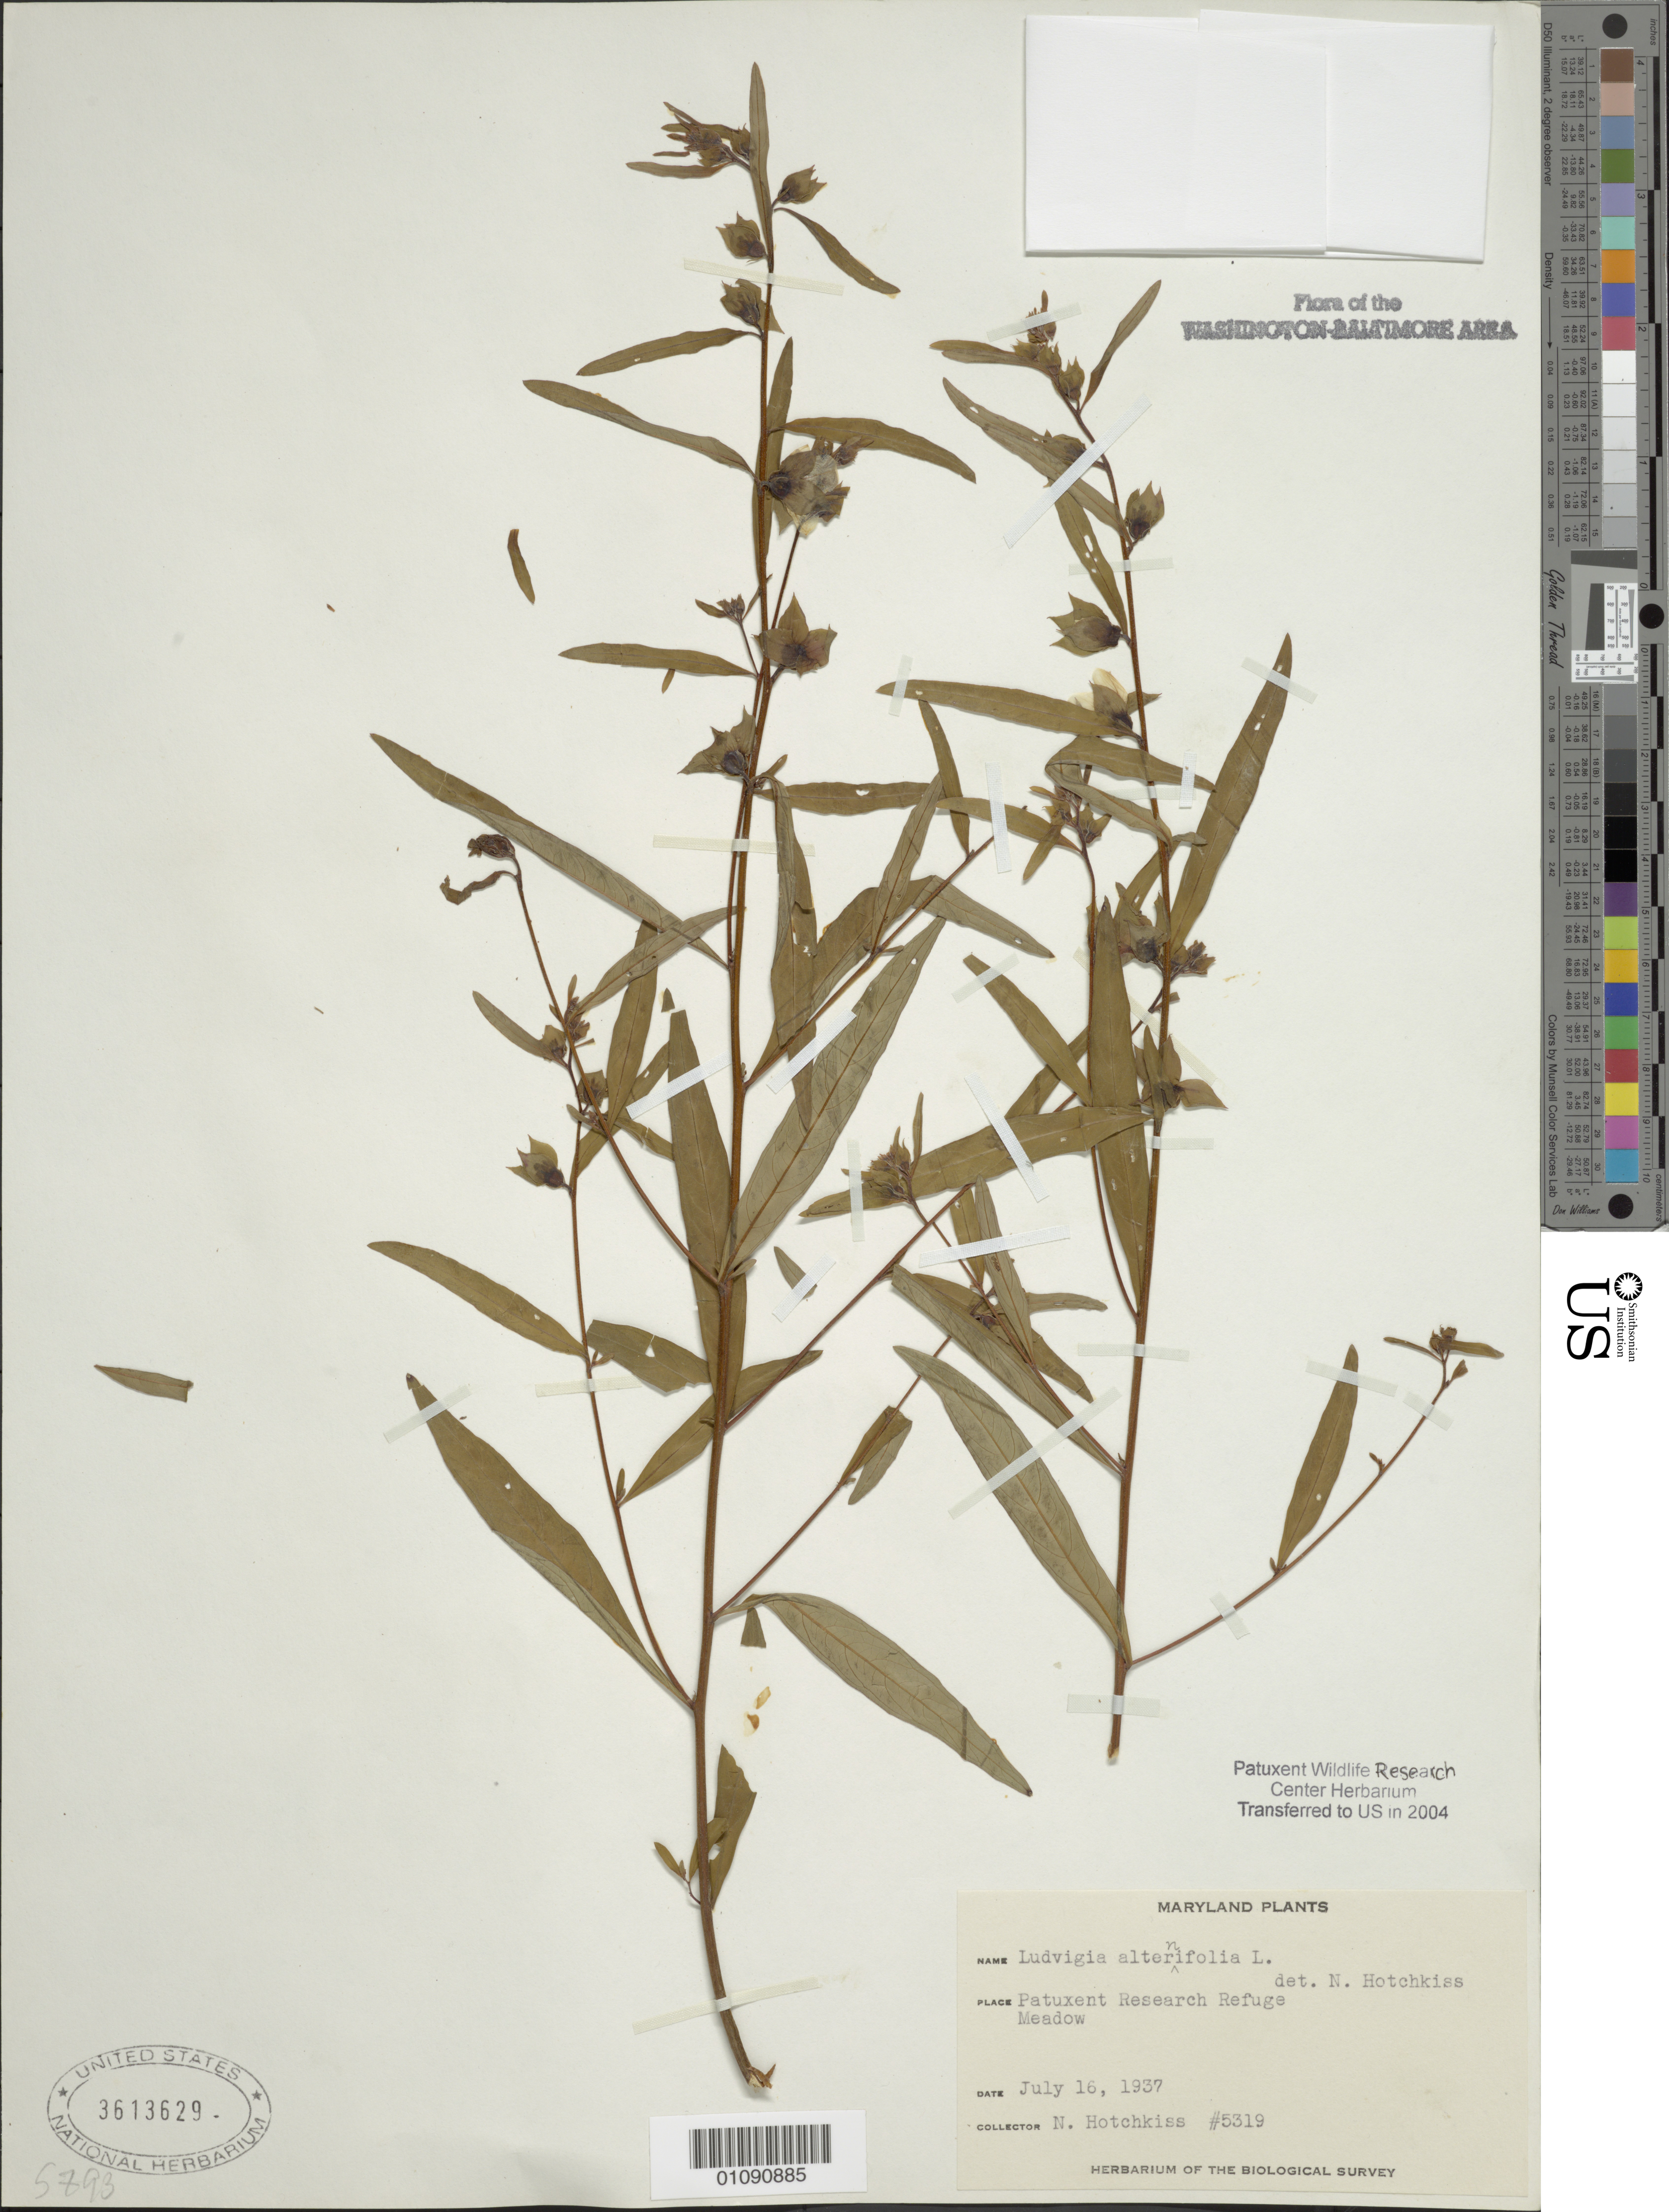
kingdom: Plantae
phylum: Tracheophyta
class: Magnoliopsida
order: Myrtales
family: Onagraceae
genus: Ludwigia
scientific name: Ludwigia alternifolia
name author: L.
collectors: N. Hotchkiss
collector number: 5319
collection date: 1937-07-16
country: United States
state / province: Maryland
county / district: Prince George's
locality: Patuxent Wildlife Refuge.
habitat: Meadow.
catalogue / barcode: US 3613629